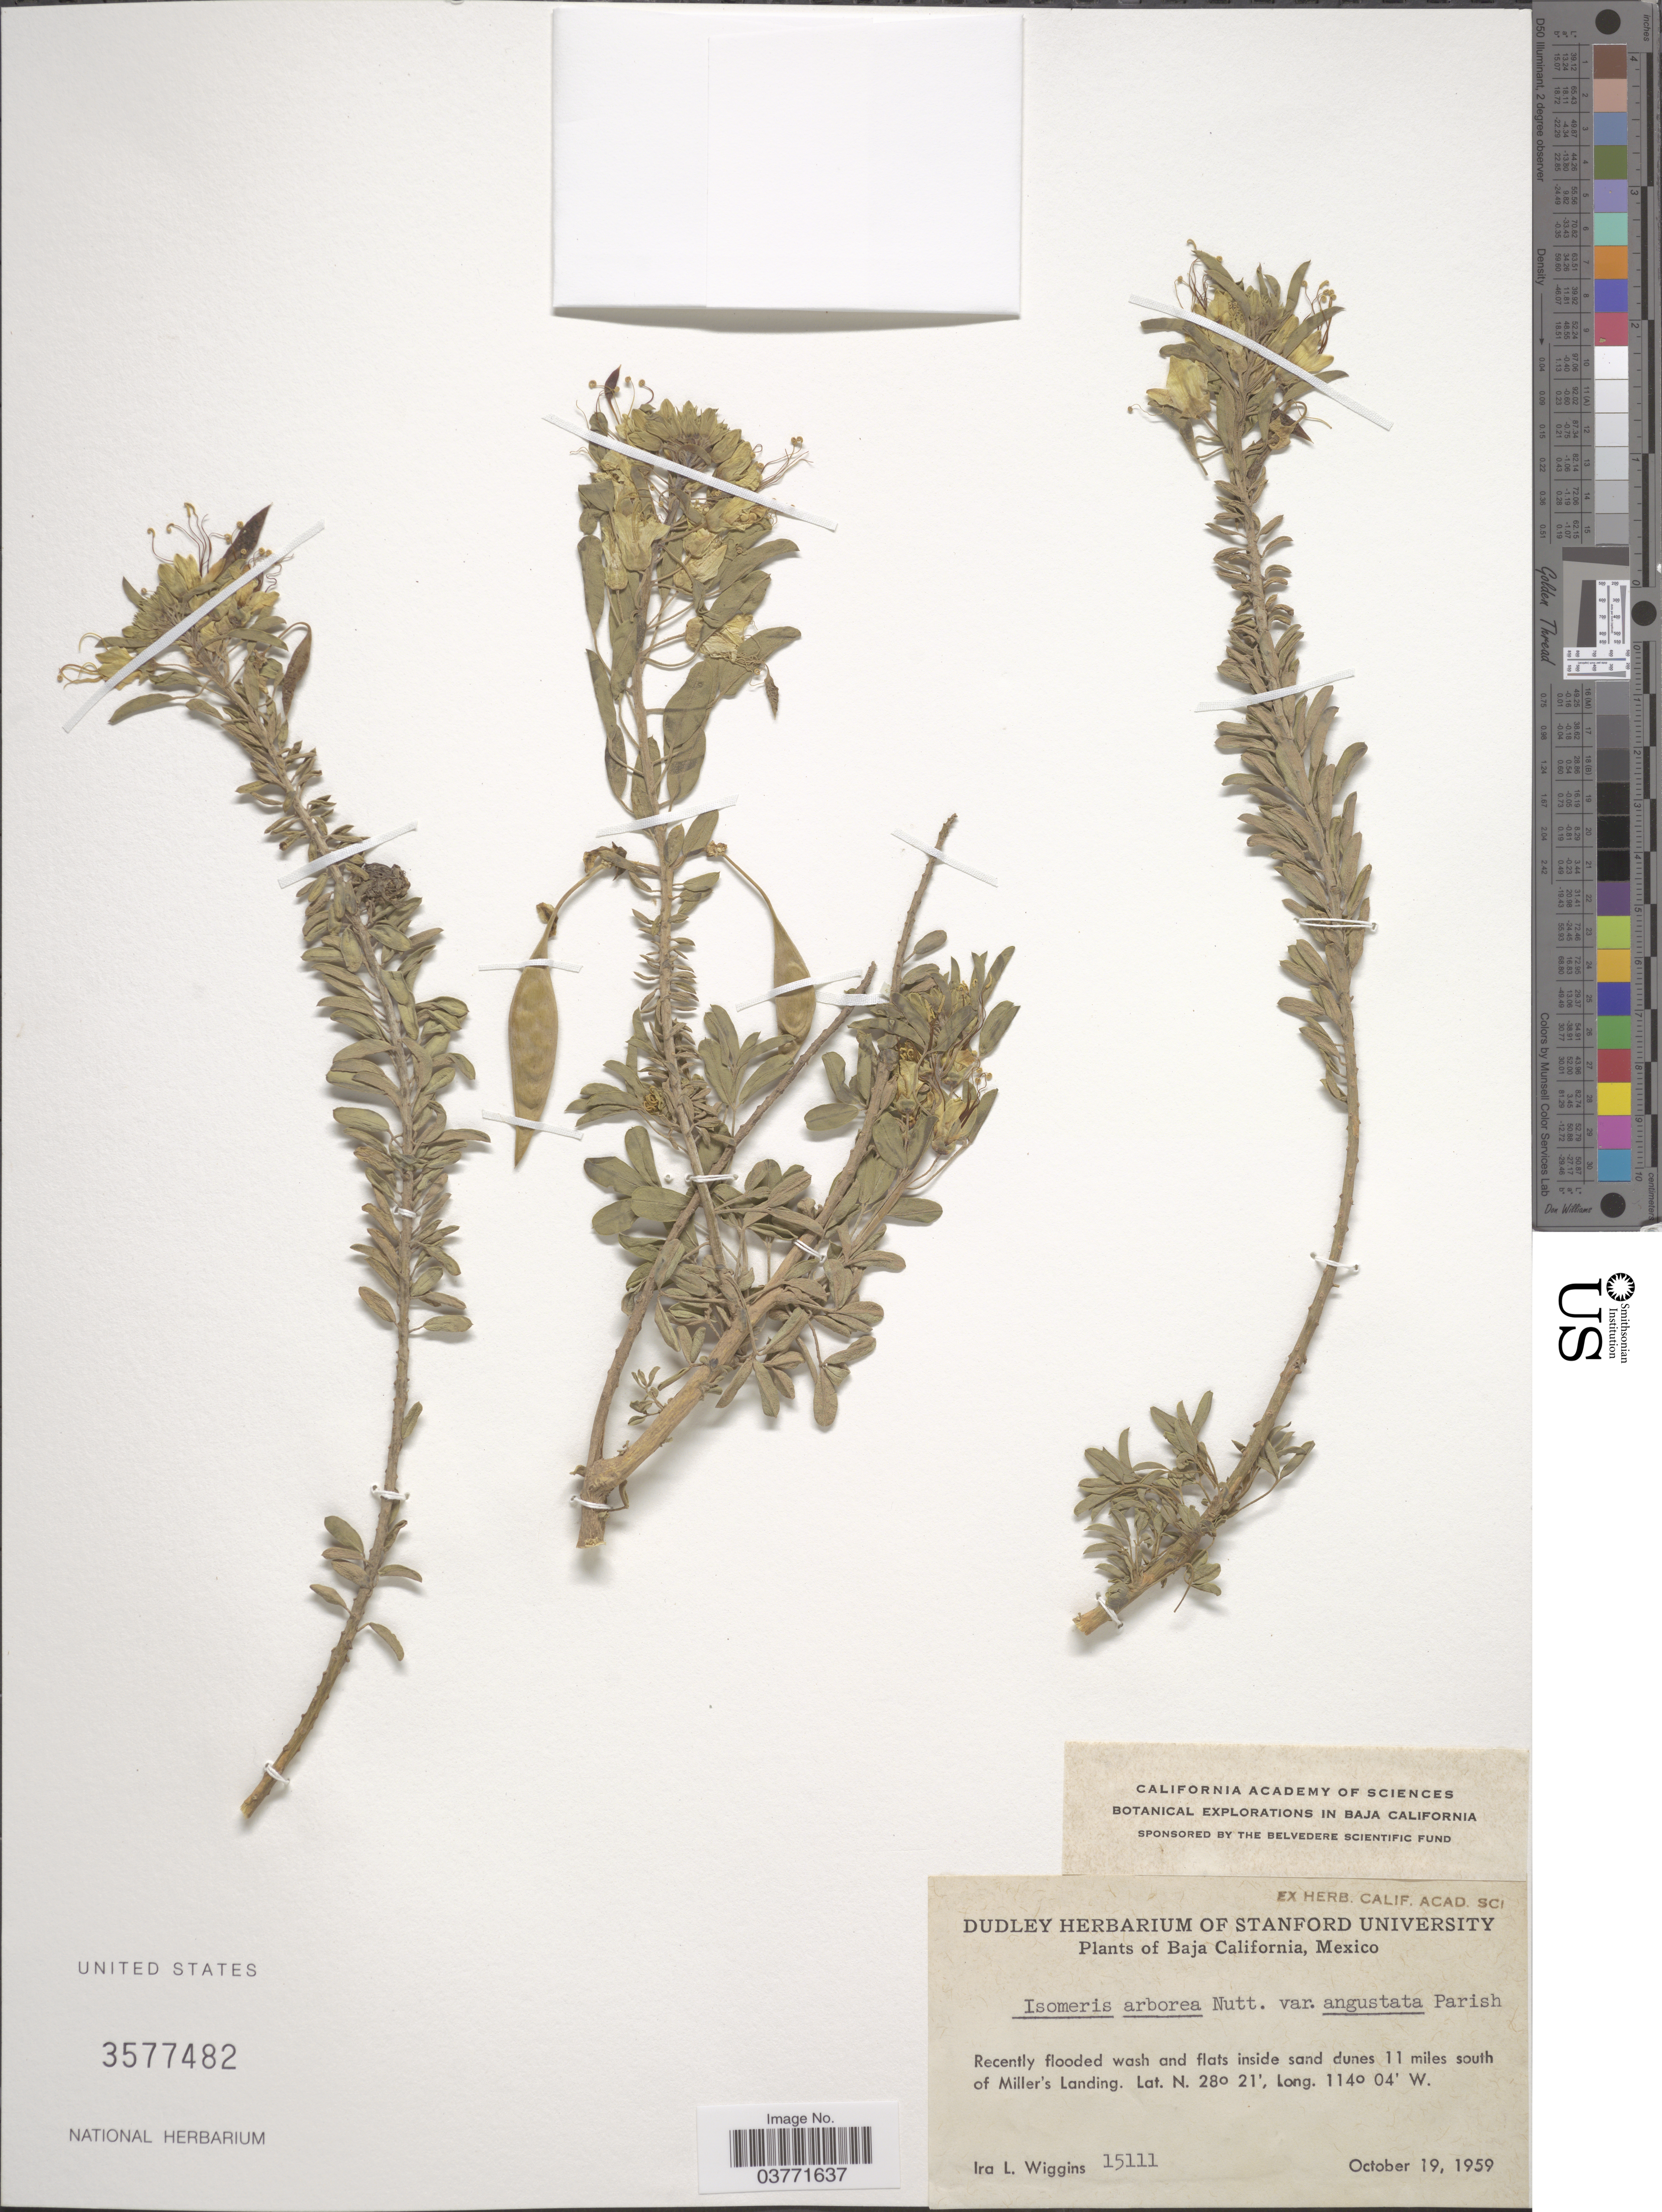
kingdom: Plantae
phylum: Tracheophyta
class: Magnoliopsida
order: Brassicales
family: Cleomaceae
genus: Cleomella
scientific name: Cleomella arborea var. angustata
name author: (Parish) Roalson & J.C. Hall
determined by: Strong, Mark T., (BOT), Smithsonian Institution - National Museum of Natural History (UNITED STATES)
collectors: I. L. Wiggins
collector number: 15111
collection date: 1959-10-19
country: Mexico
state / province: Baja California Norte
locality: Inside sand dunes 11 miles south of Miller's Landing.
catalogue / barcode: US 3577482